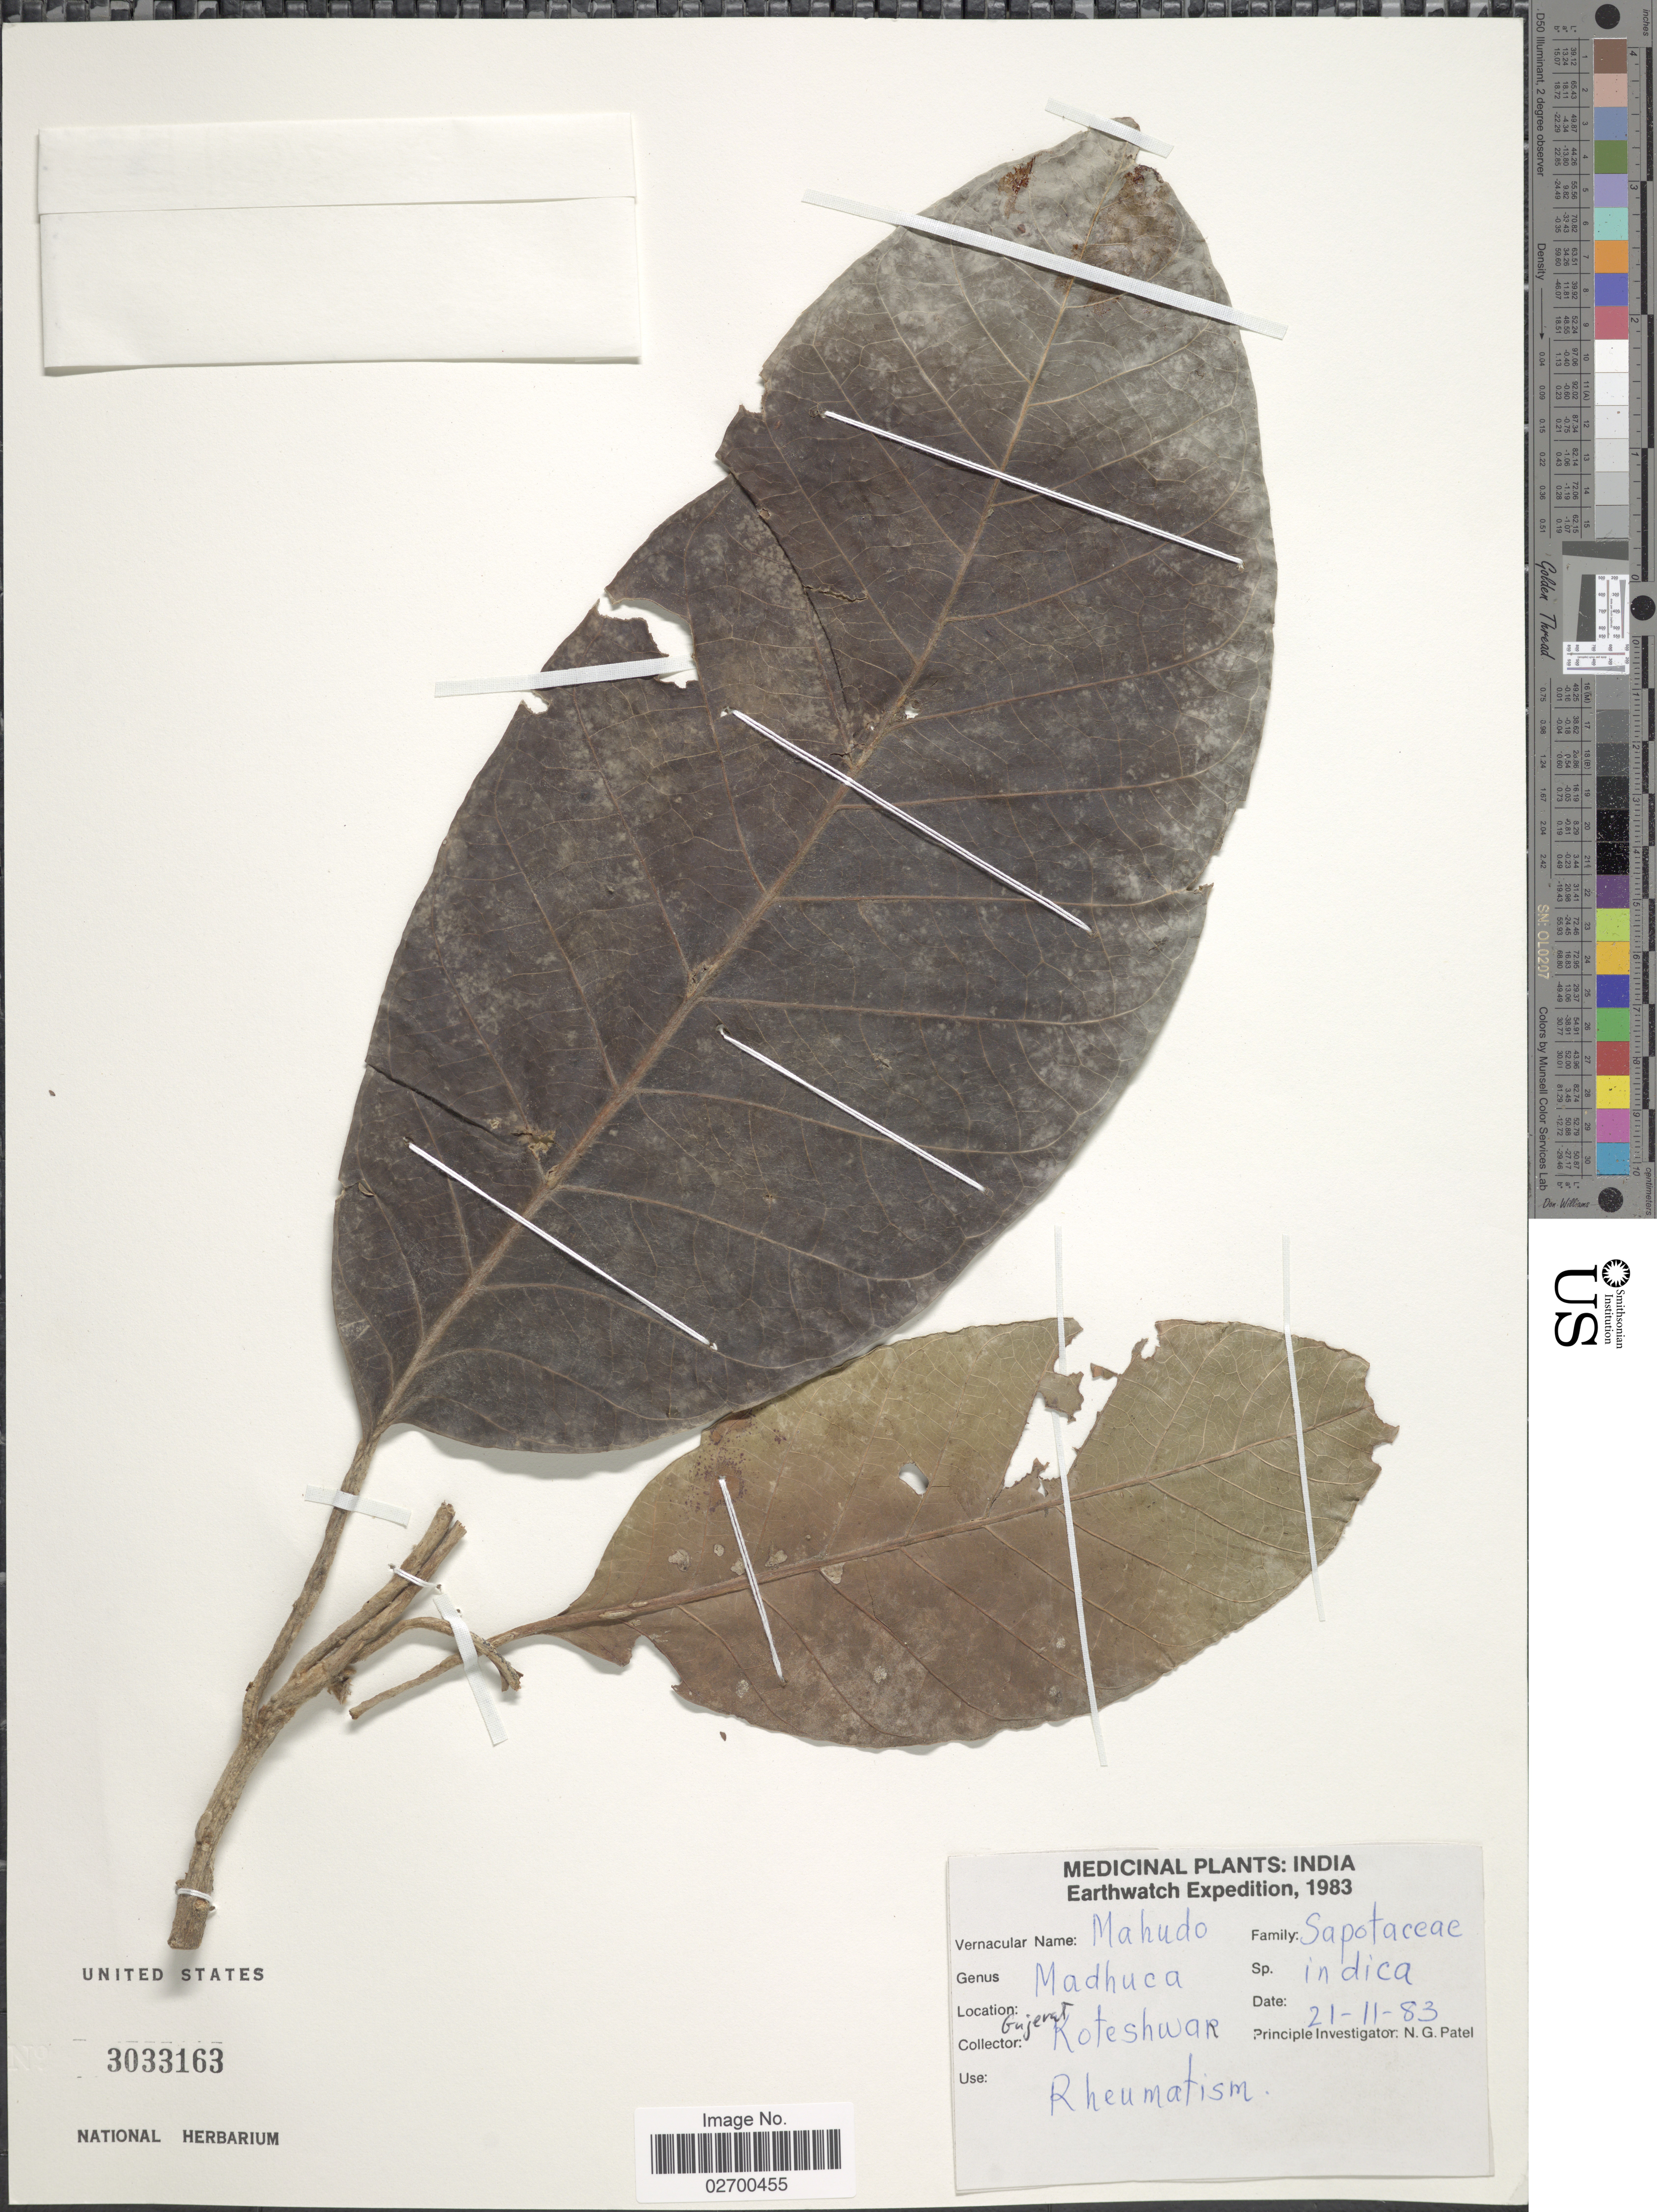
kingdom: Plantae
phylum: Tracheophyta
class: Magnoliopsida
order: Ericales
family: Sapotaceae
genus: Madhuca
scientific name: Madhuca indica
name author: J.F. Gmel.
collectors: G. Koteshwar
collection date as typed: Transcribed d/m/y: 21/11/83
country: India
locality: Earthwatch.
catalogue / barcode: US 3033163